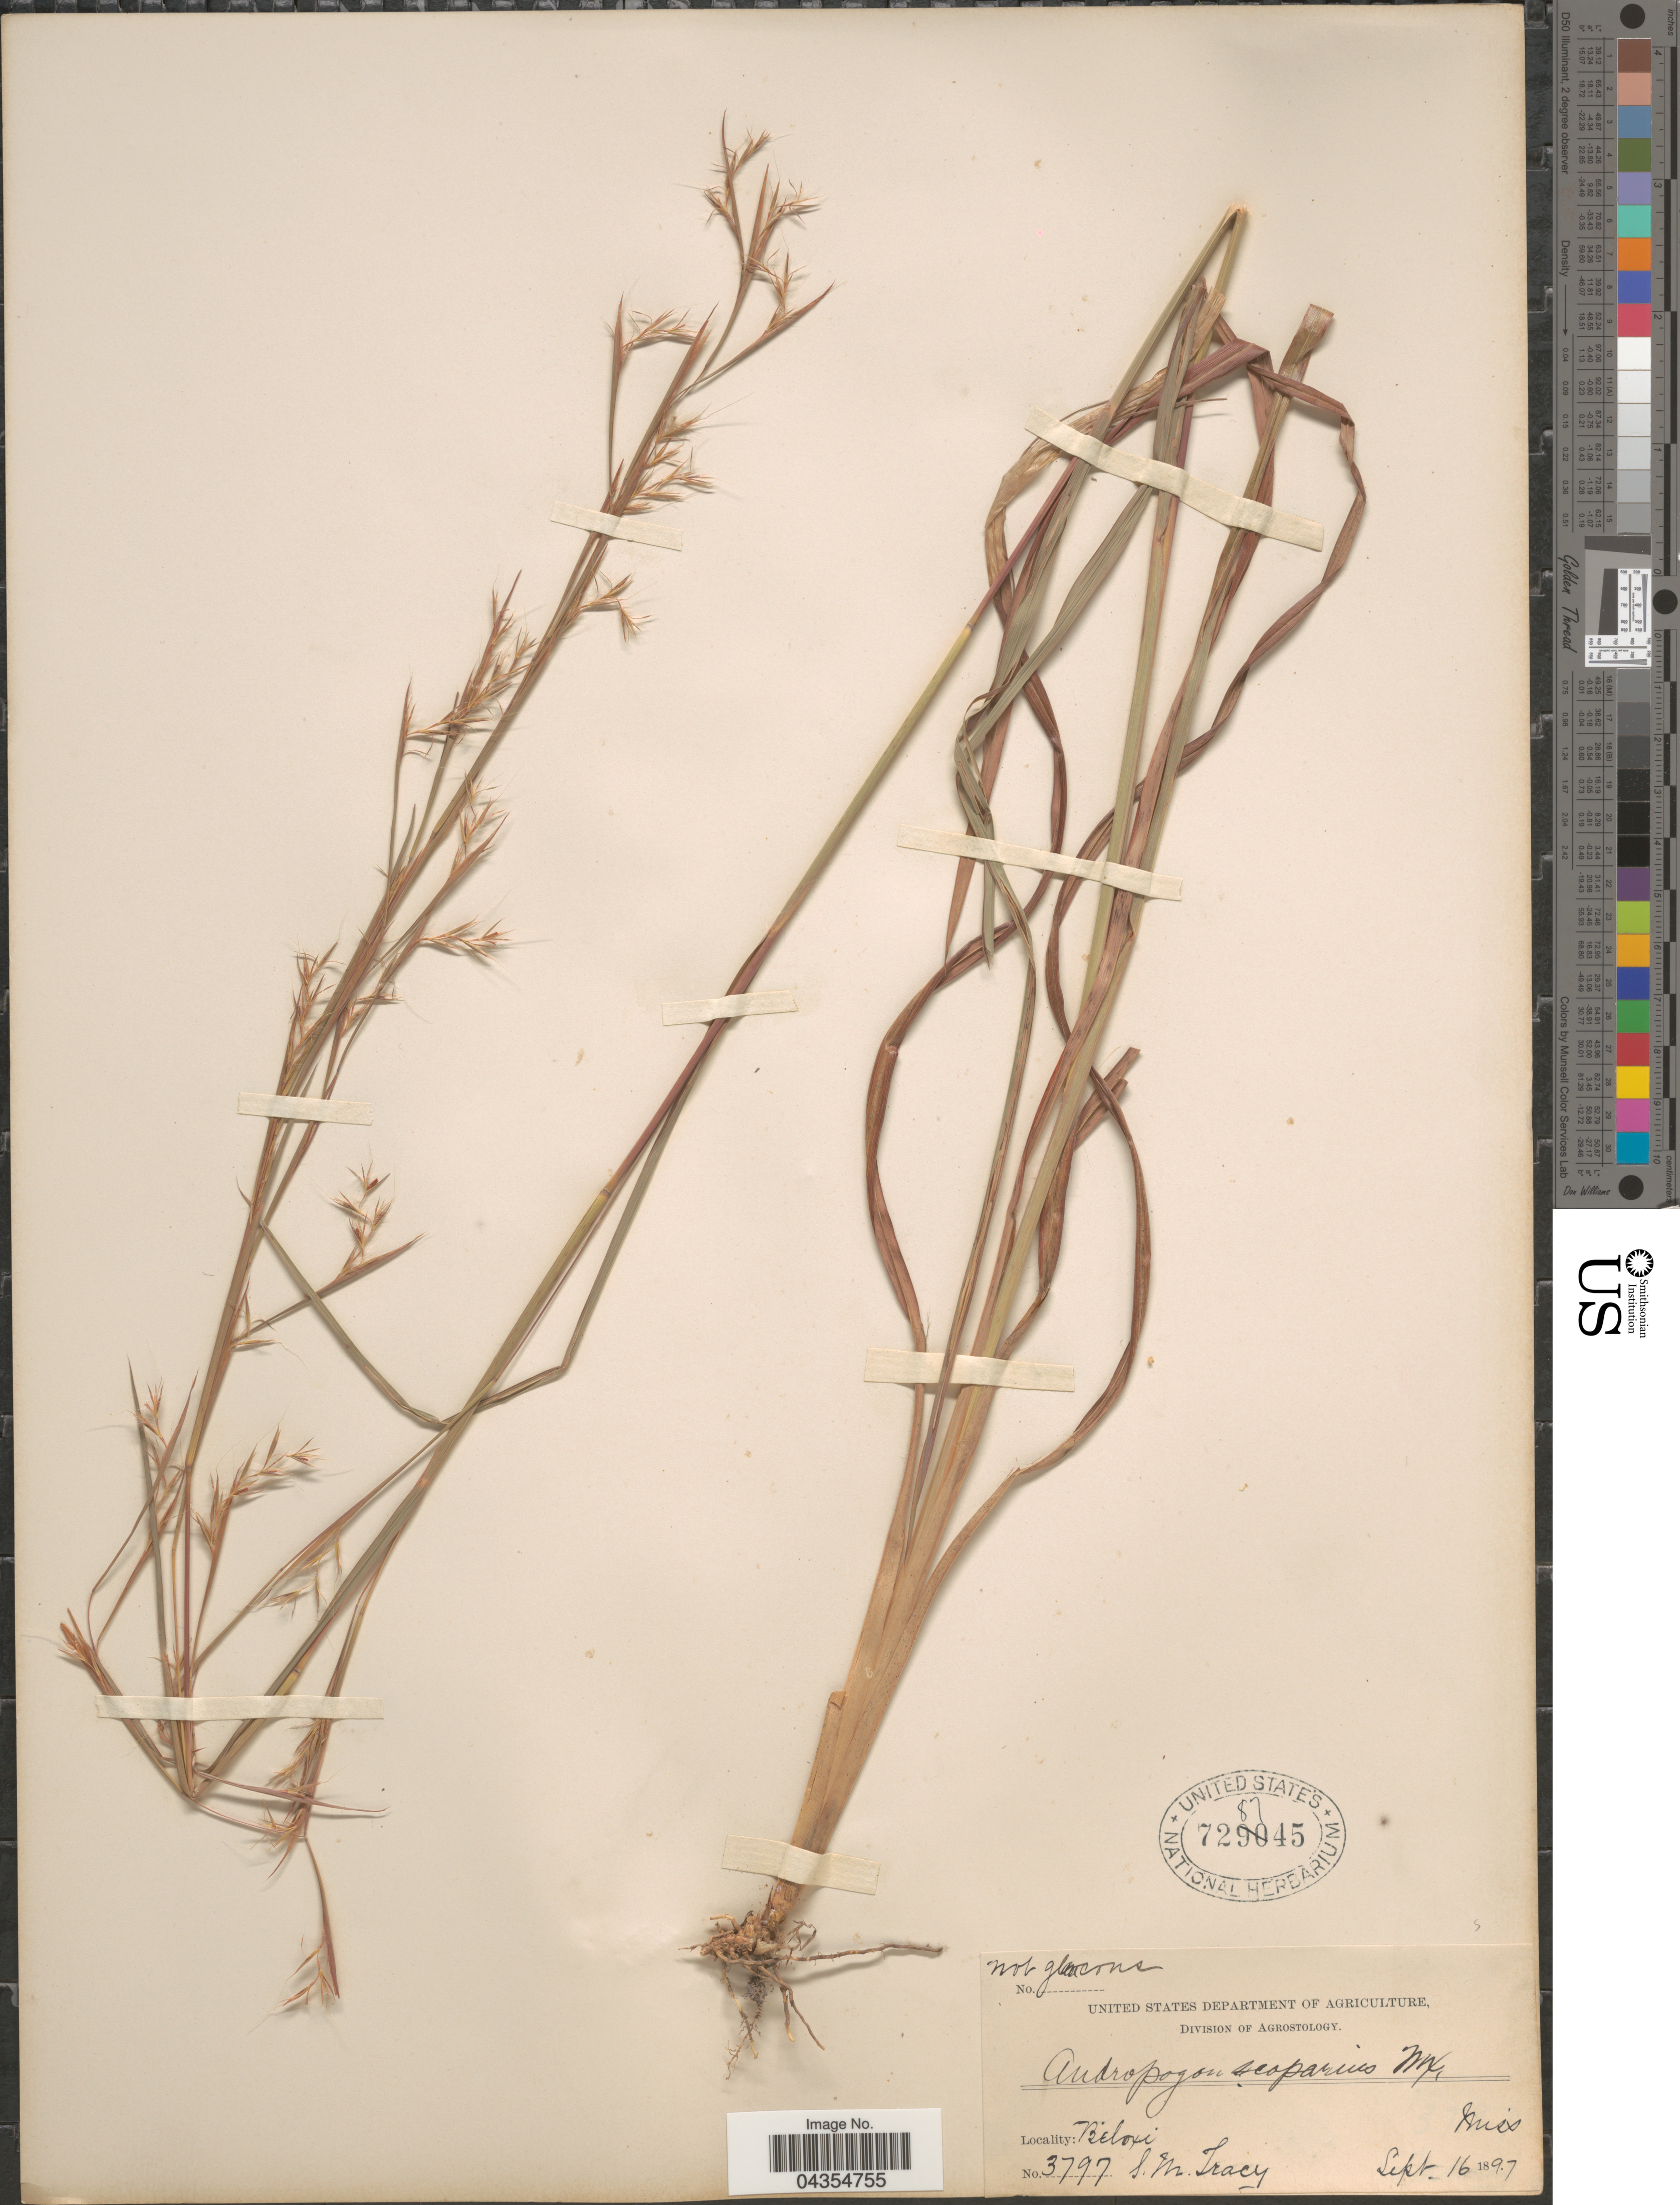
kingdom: Plantae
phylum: Tracheophyta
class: Liliopsida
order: Poales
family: Poaceae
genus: Schizachyrium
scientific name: Schizachyrium sanguineum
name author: (Retz.) Alston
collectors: S. M. Tracy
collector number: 3797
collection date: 1897-09-16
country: United States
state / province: Mississippi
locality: Biloxi.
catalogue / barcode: US 728745